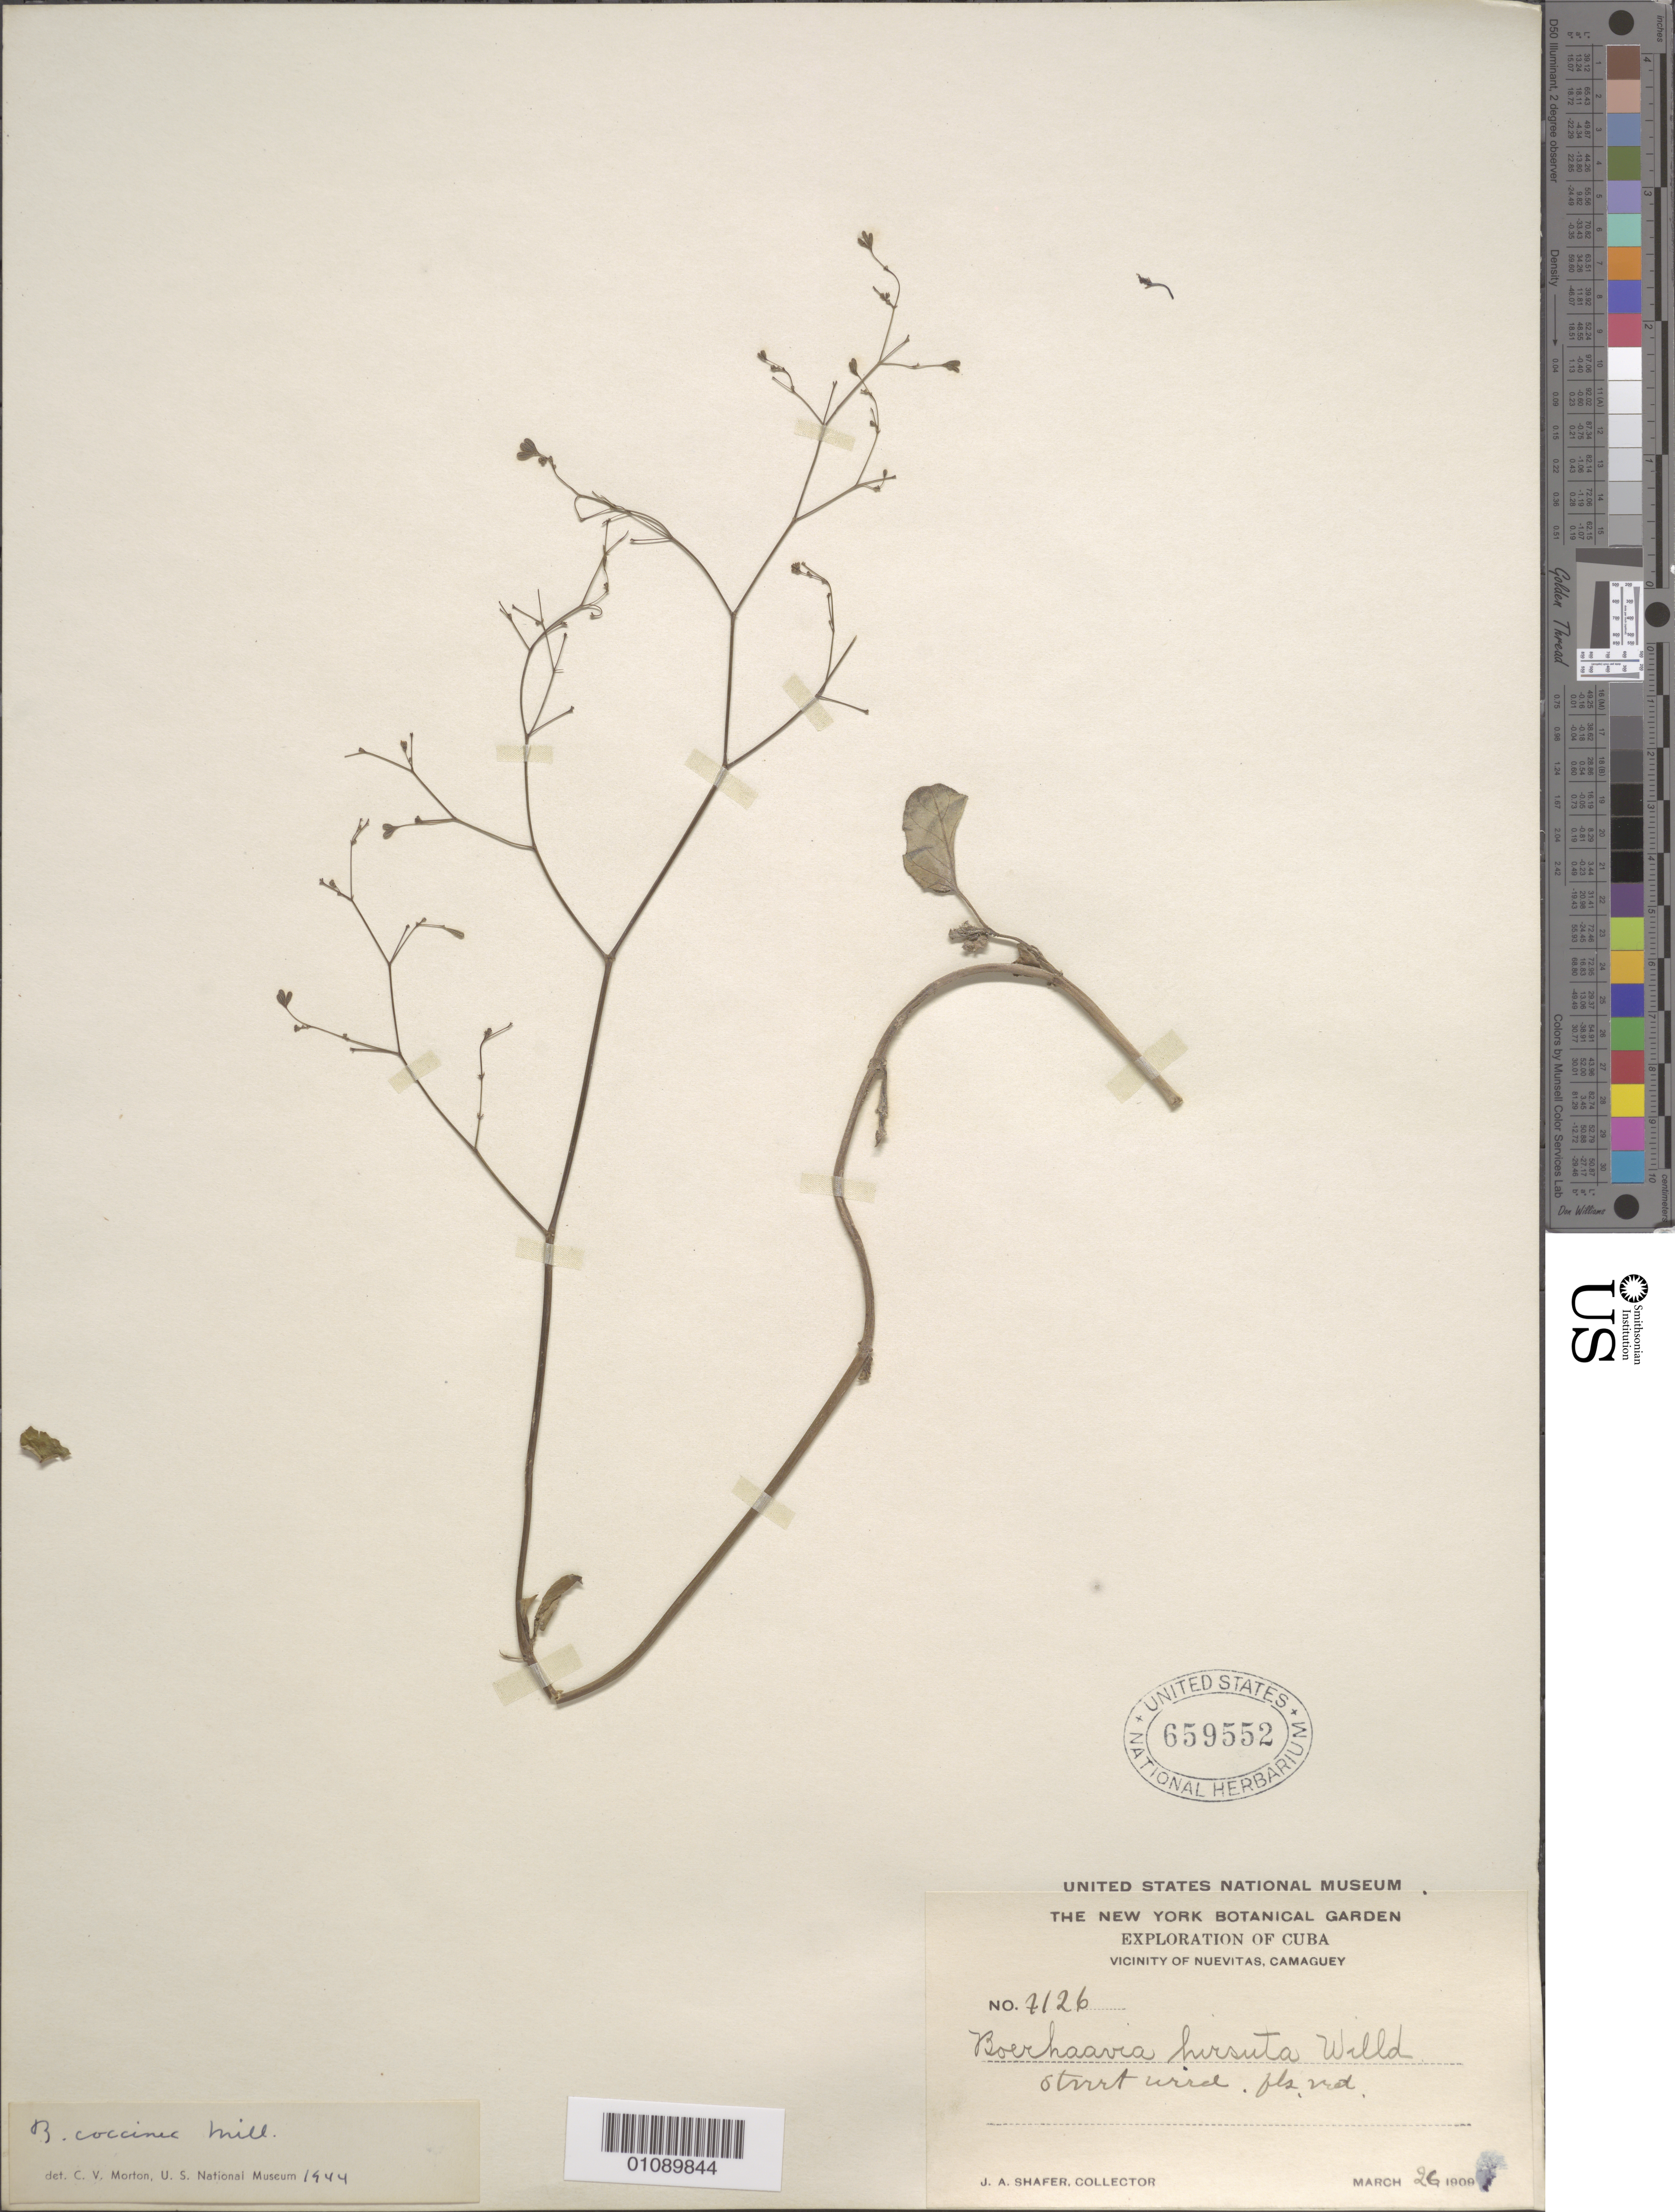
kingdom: Plantae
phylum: Tracheophyta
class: Magnoliopsida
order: Caryophyllales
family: Nyctaginaceae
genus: Boerhavia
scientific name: Boerhavia coccinea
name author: Mill.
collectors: J. A. Shafer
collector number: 7126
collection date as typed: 26 Mar 1909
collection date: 1909-03-26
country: Cuba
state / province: Camagüey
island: Cuba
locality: Vicinity of Nuevitas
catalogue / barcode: US 659552